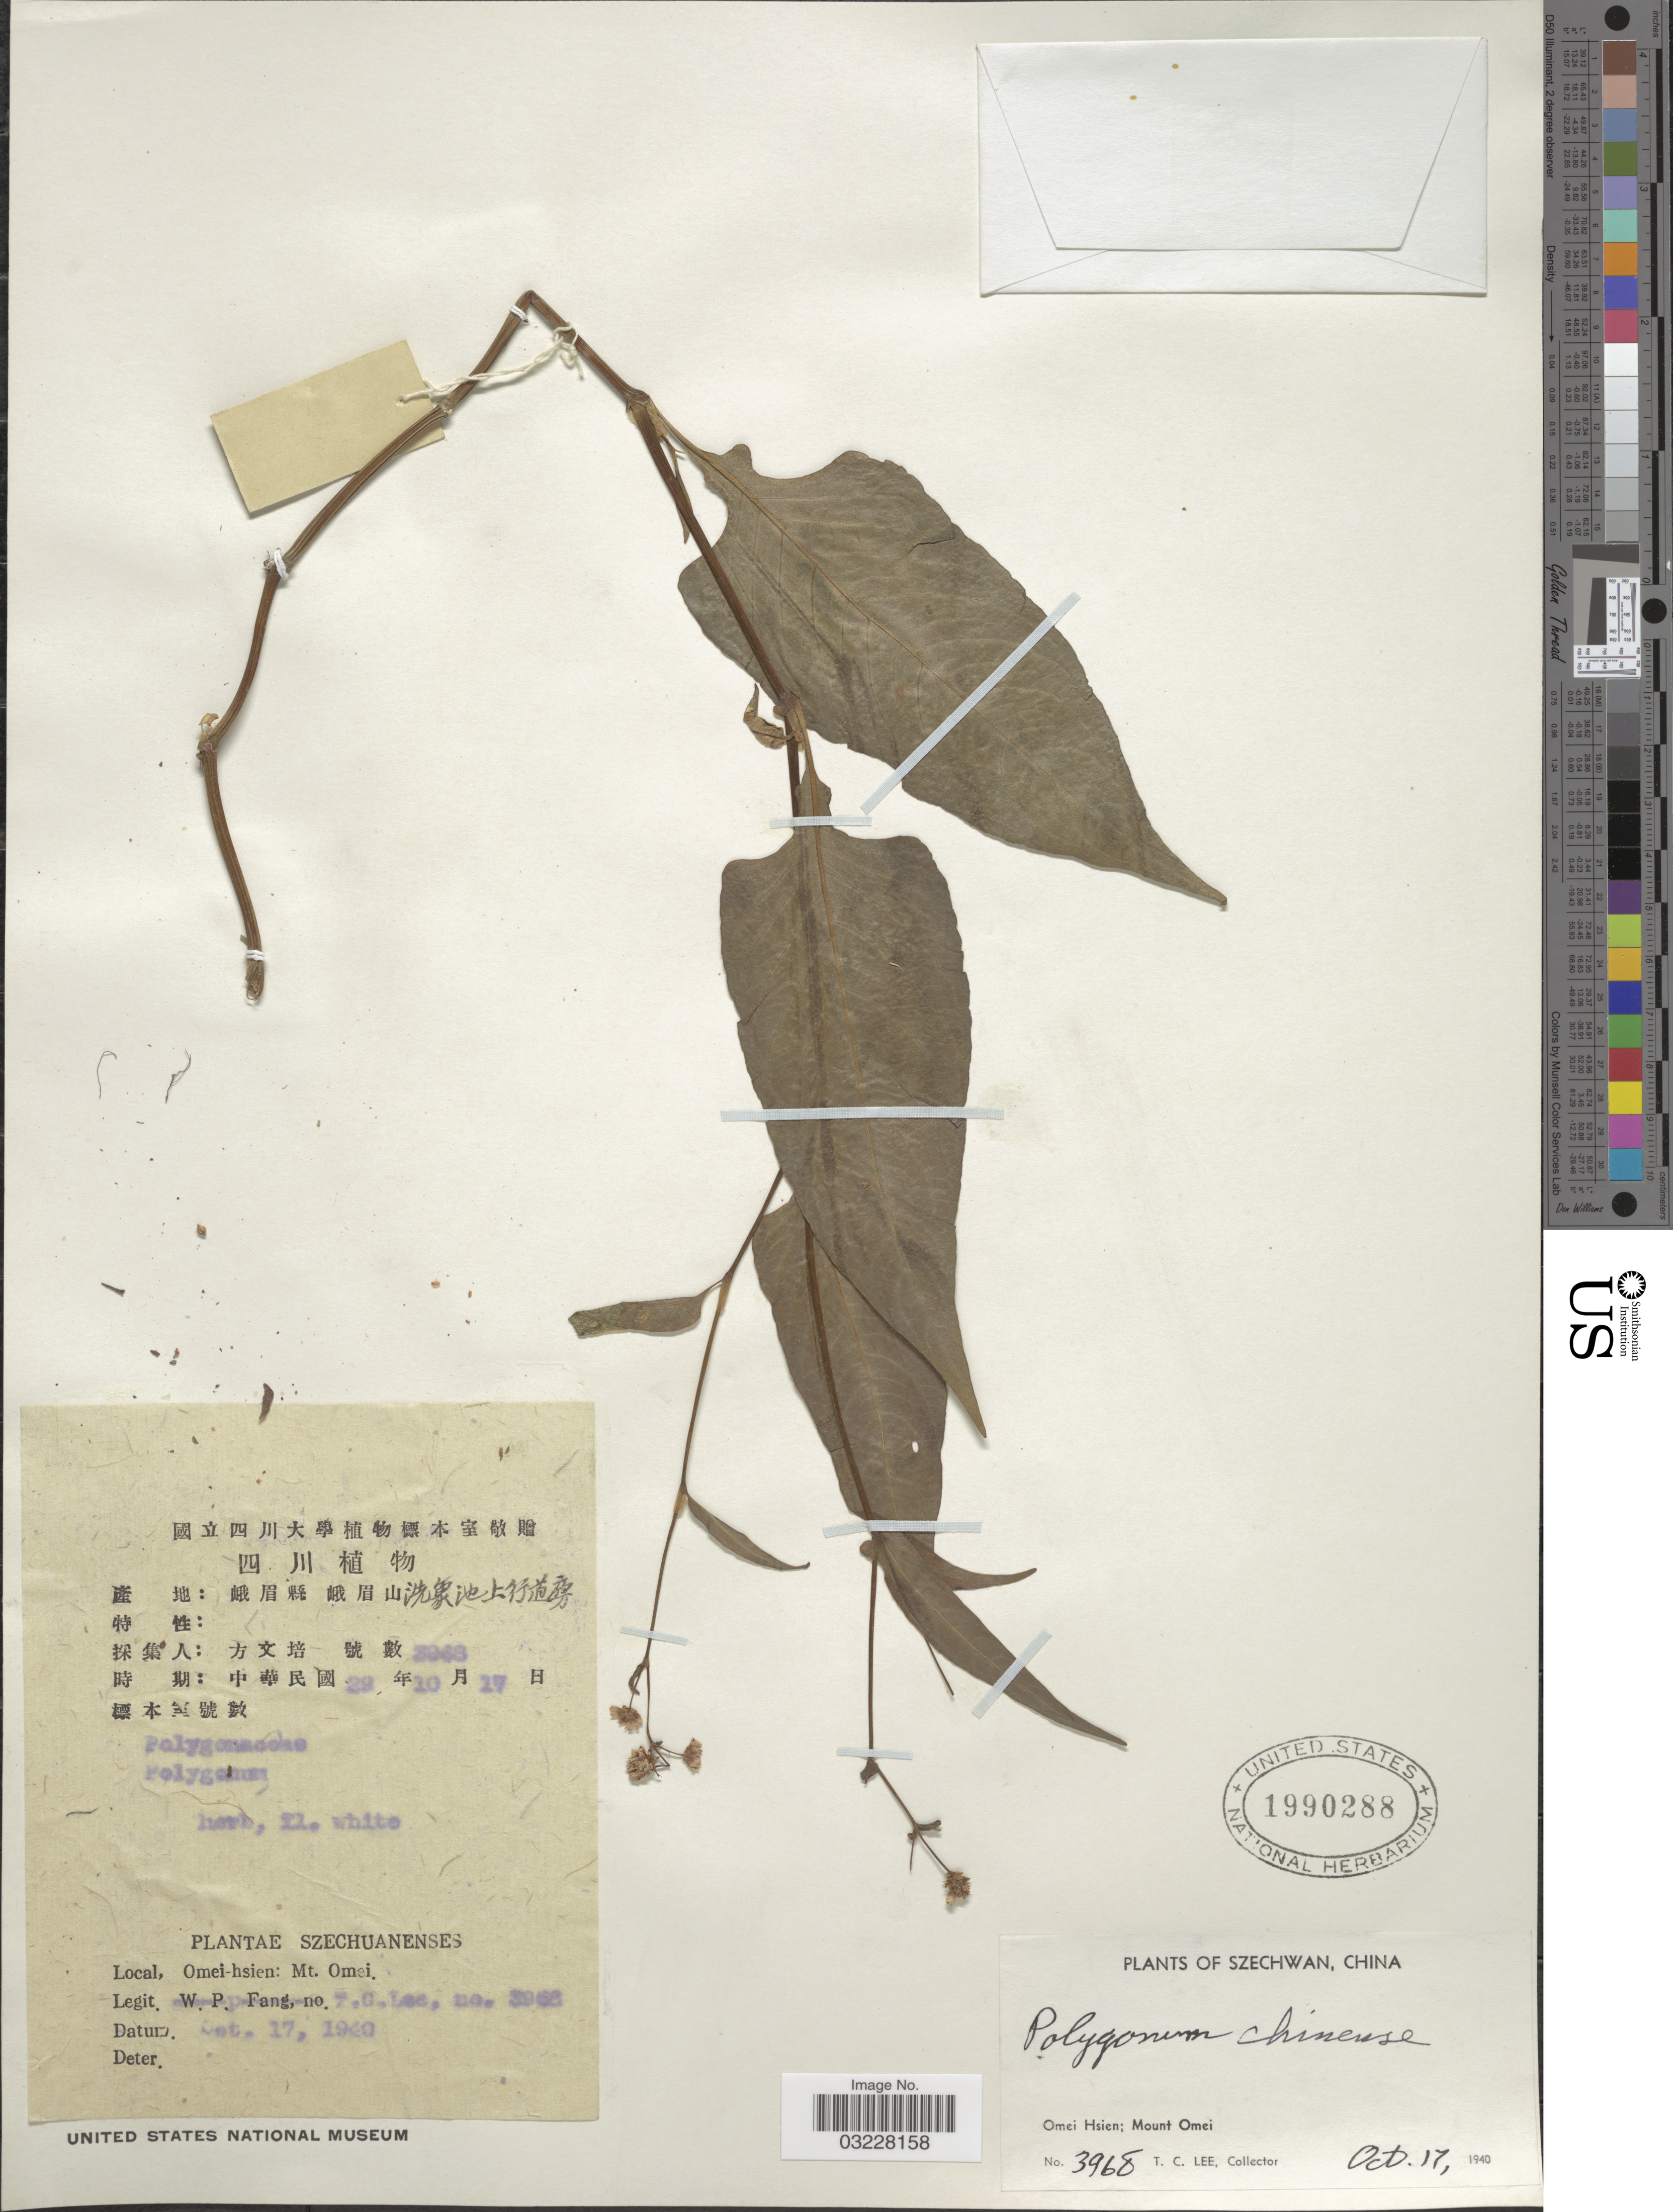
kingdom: Plantae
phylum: Tracheophyta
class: Magnoliopsida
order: Caryophyllales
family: Polygonaceae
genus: Polygonum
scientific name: Polygonum chinense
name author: L.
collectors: T. Lee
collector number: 3968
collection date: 1940-10-17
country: China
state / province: Sichuan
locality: Szechwan. Omei Hsien; Mount Omei.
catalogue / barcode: US 1990288